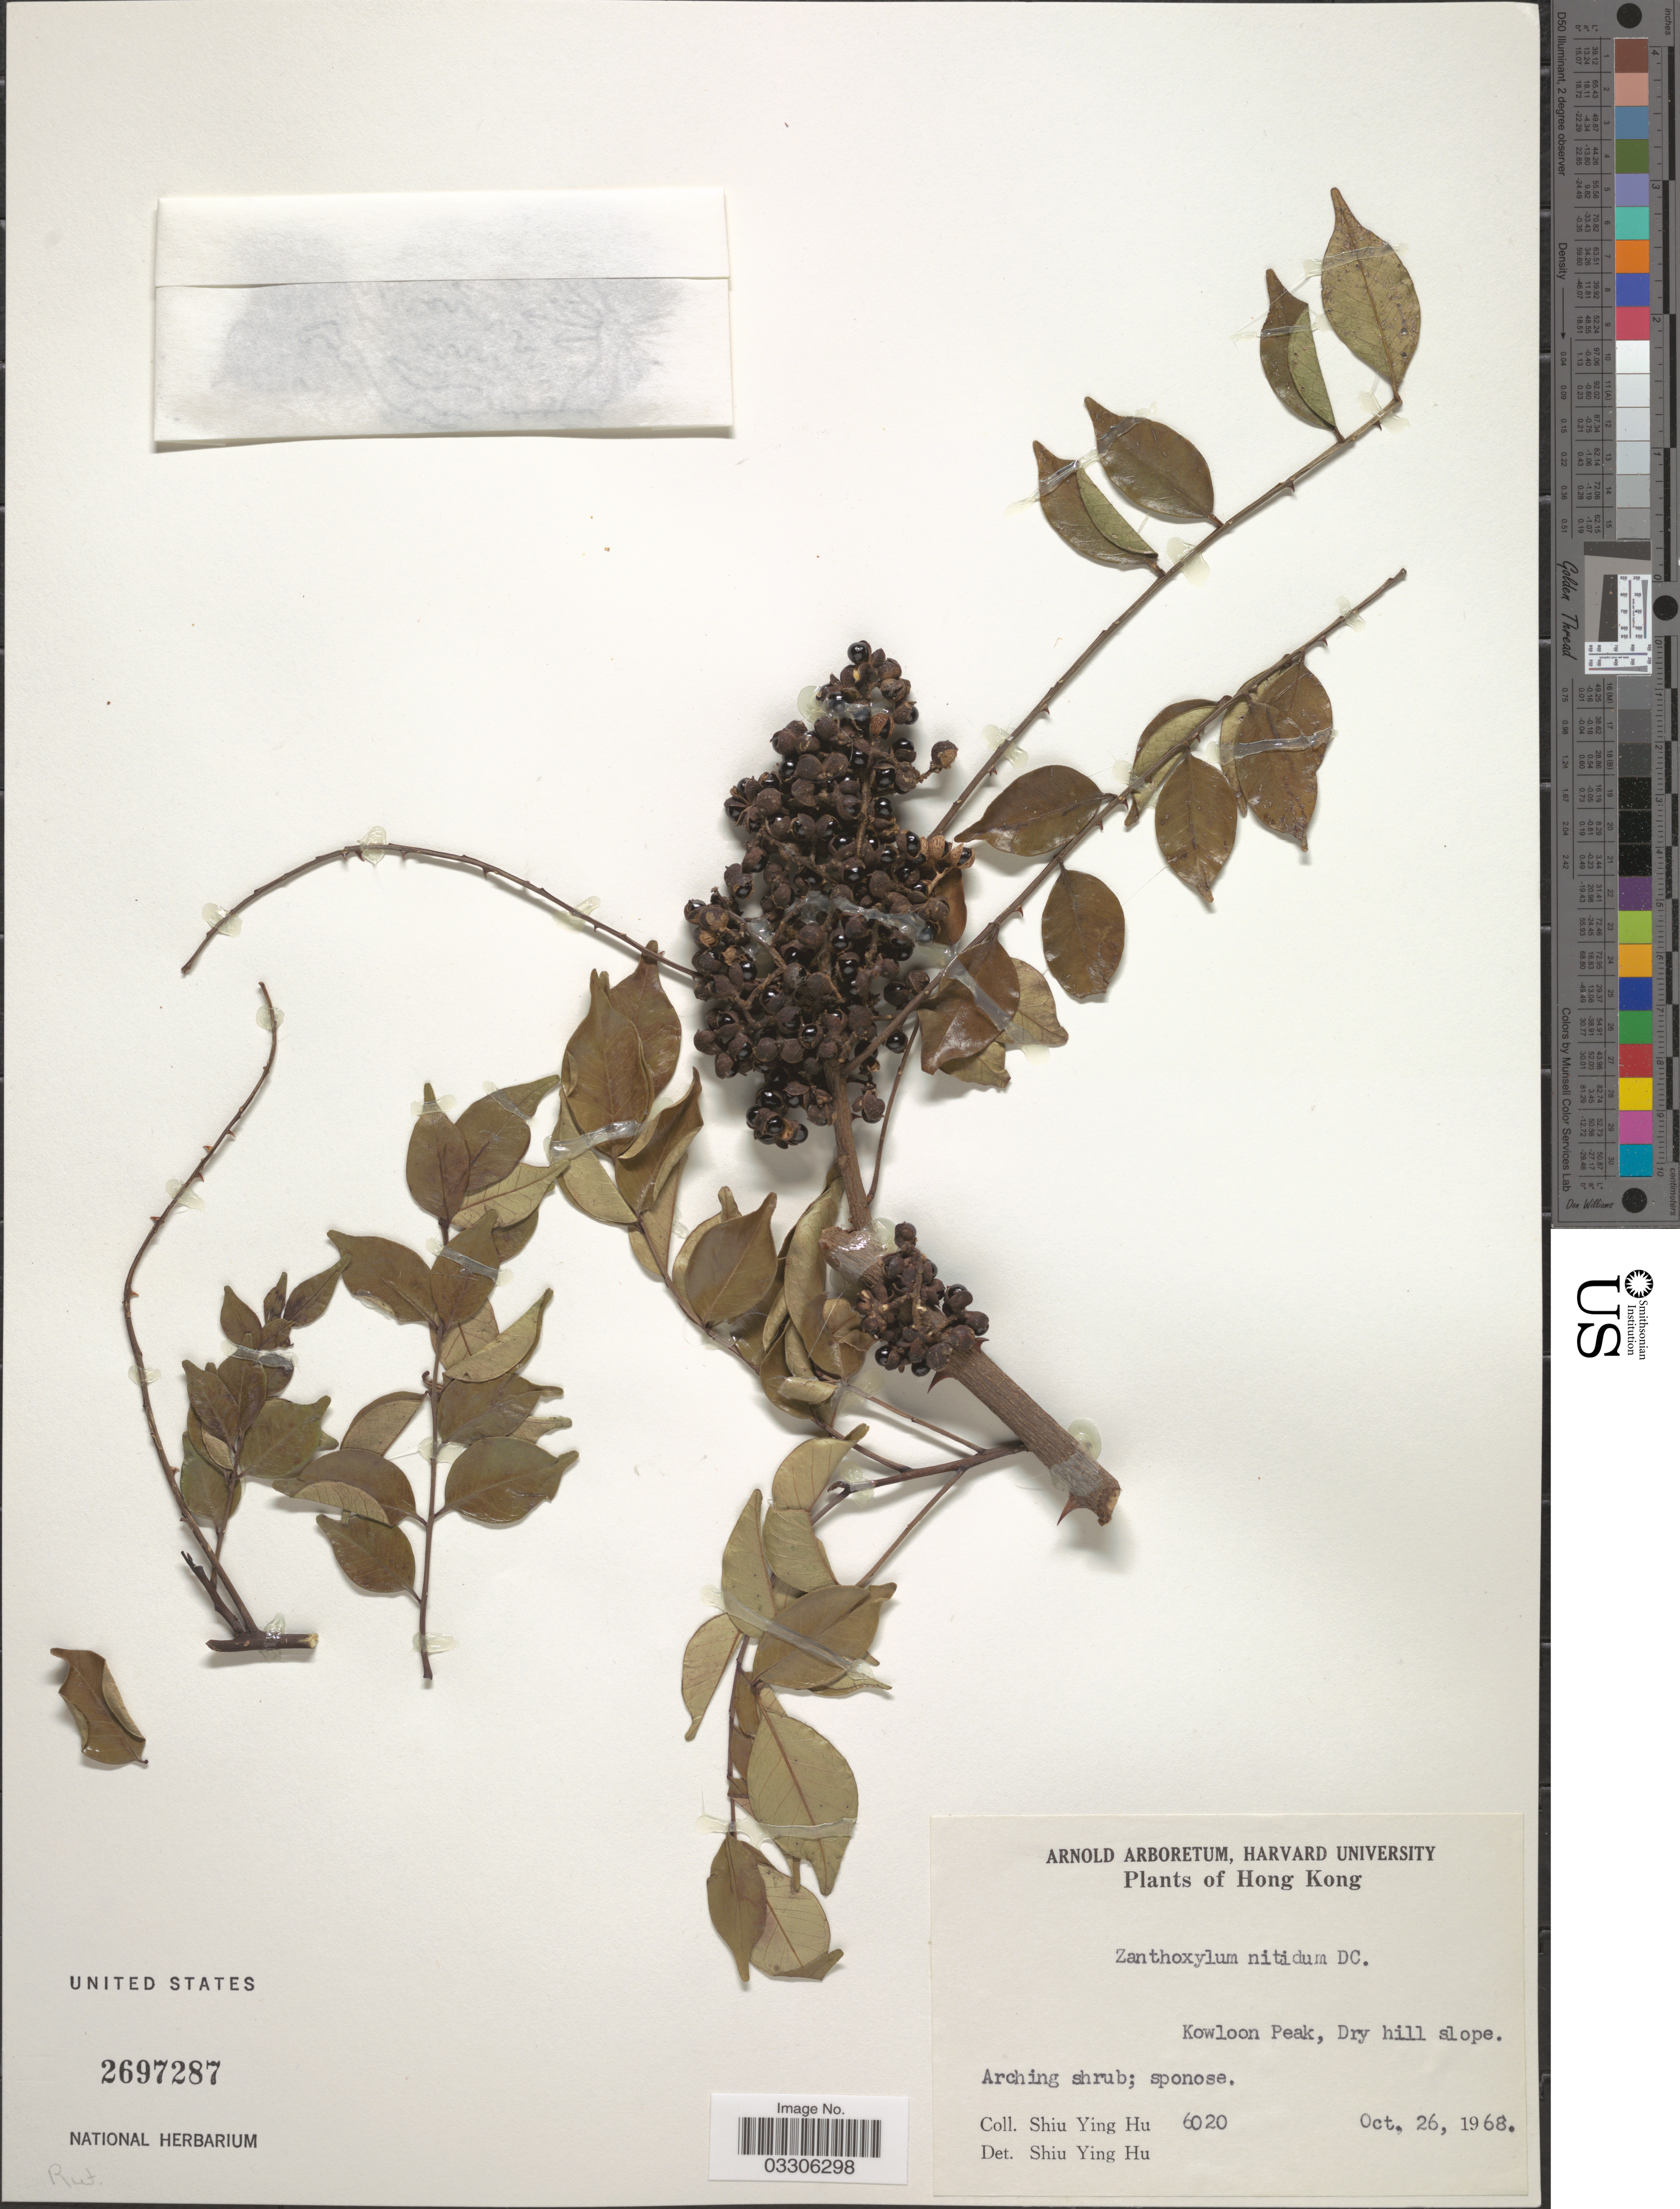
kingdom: Plantae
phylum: Tracheophyta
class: Magnoliopsida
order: Sapindales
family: Rutaceae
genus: Zanthoxylum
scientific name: Zanthoxylum nitidum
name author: Bunge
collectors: S. Y. Hu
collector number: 6020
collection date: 1968-10-26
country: China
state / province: Hong Kong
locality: Kowloon Peak, Dry hill slope.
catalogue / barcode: US 2697287